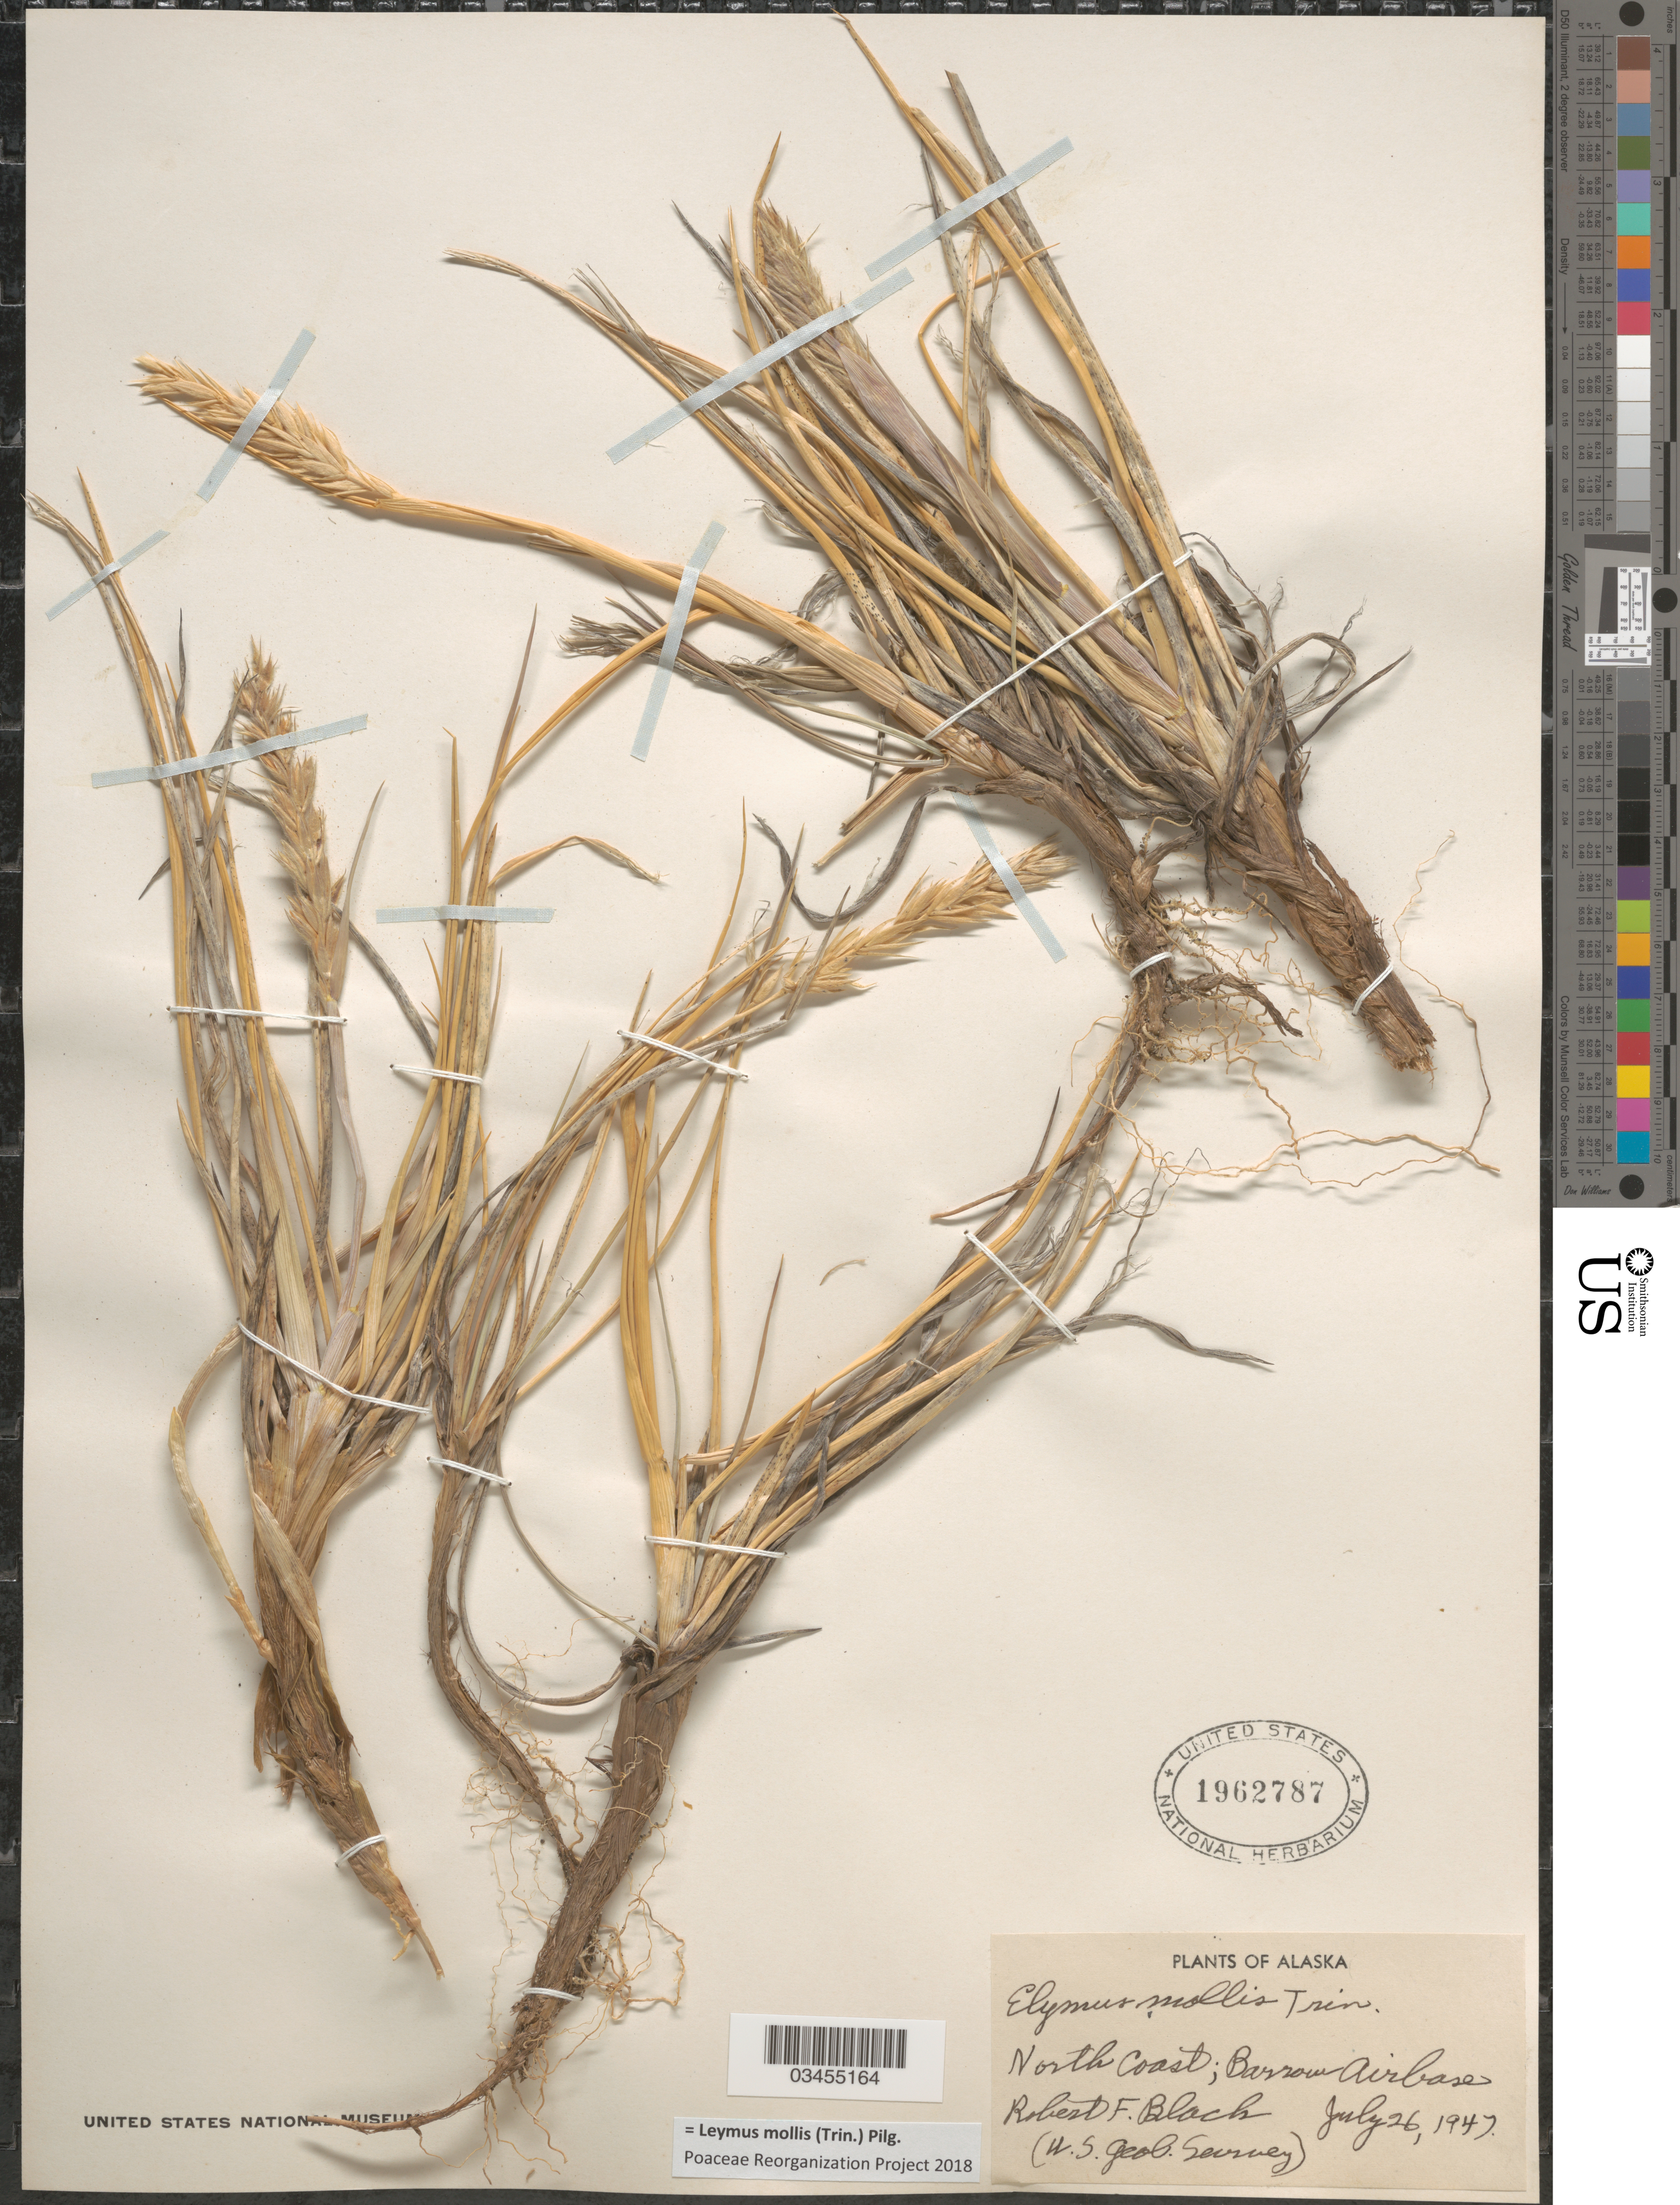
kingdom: Plantae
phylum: Tracheophyta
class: Liliopsida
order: Poales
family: Poaceae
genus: Leymus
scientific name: Leymus mollis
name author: (Trin.) Pilg.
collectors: R. F. Black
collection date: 1947-07-26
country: United States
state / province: Alaska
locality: North Coast; Barrow Airbase. (U.S. Geol. Survey).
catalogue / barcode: US 1962787